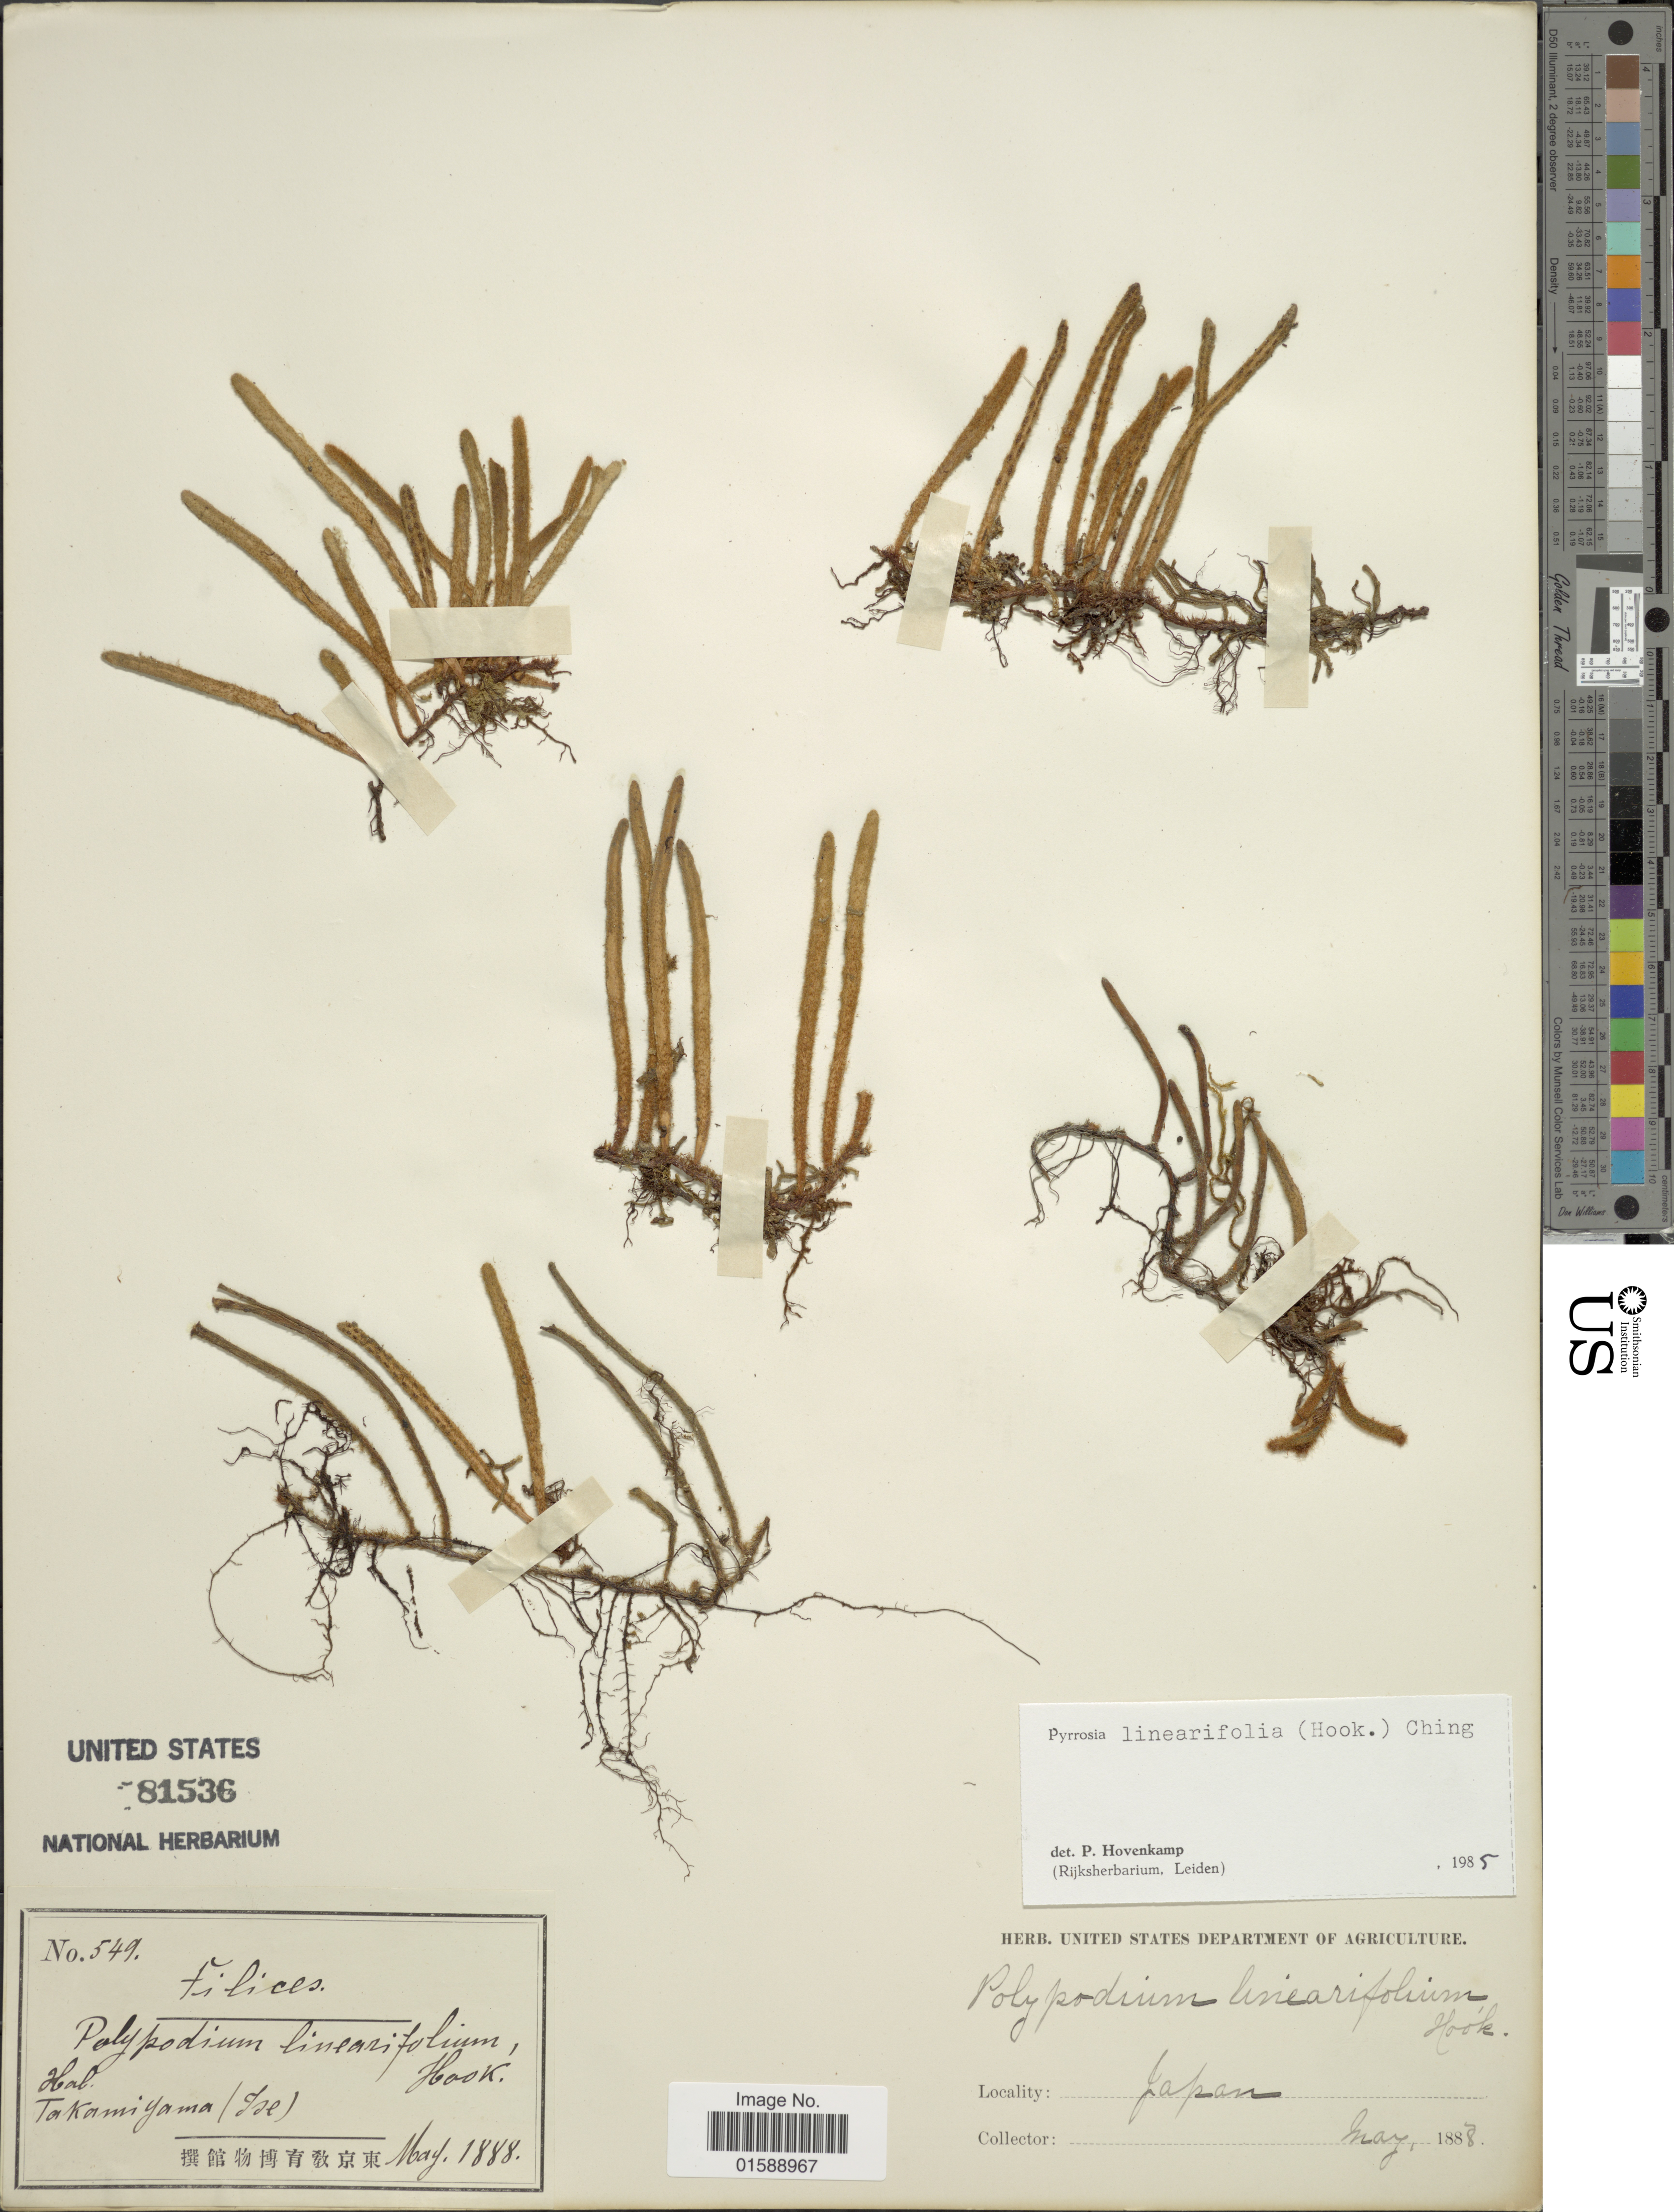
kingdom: Plantae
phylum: Tracheophyta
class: Polypodiopsida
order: Polypodiales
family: Polypodiaceae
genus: Pyrrosia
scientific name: Pyrrosia linearifolia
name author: (Hook.) Ching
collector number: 549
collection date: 1888-08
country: Japan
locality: Takamiyama (Ise)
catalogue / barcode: US 81536